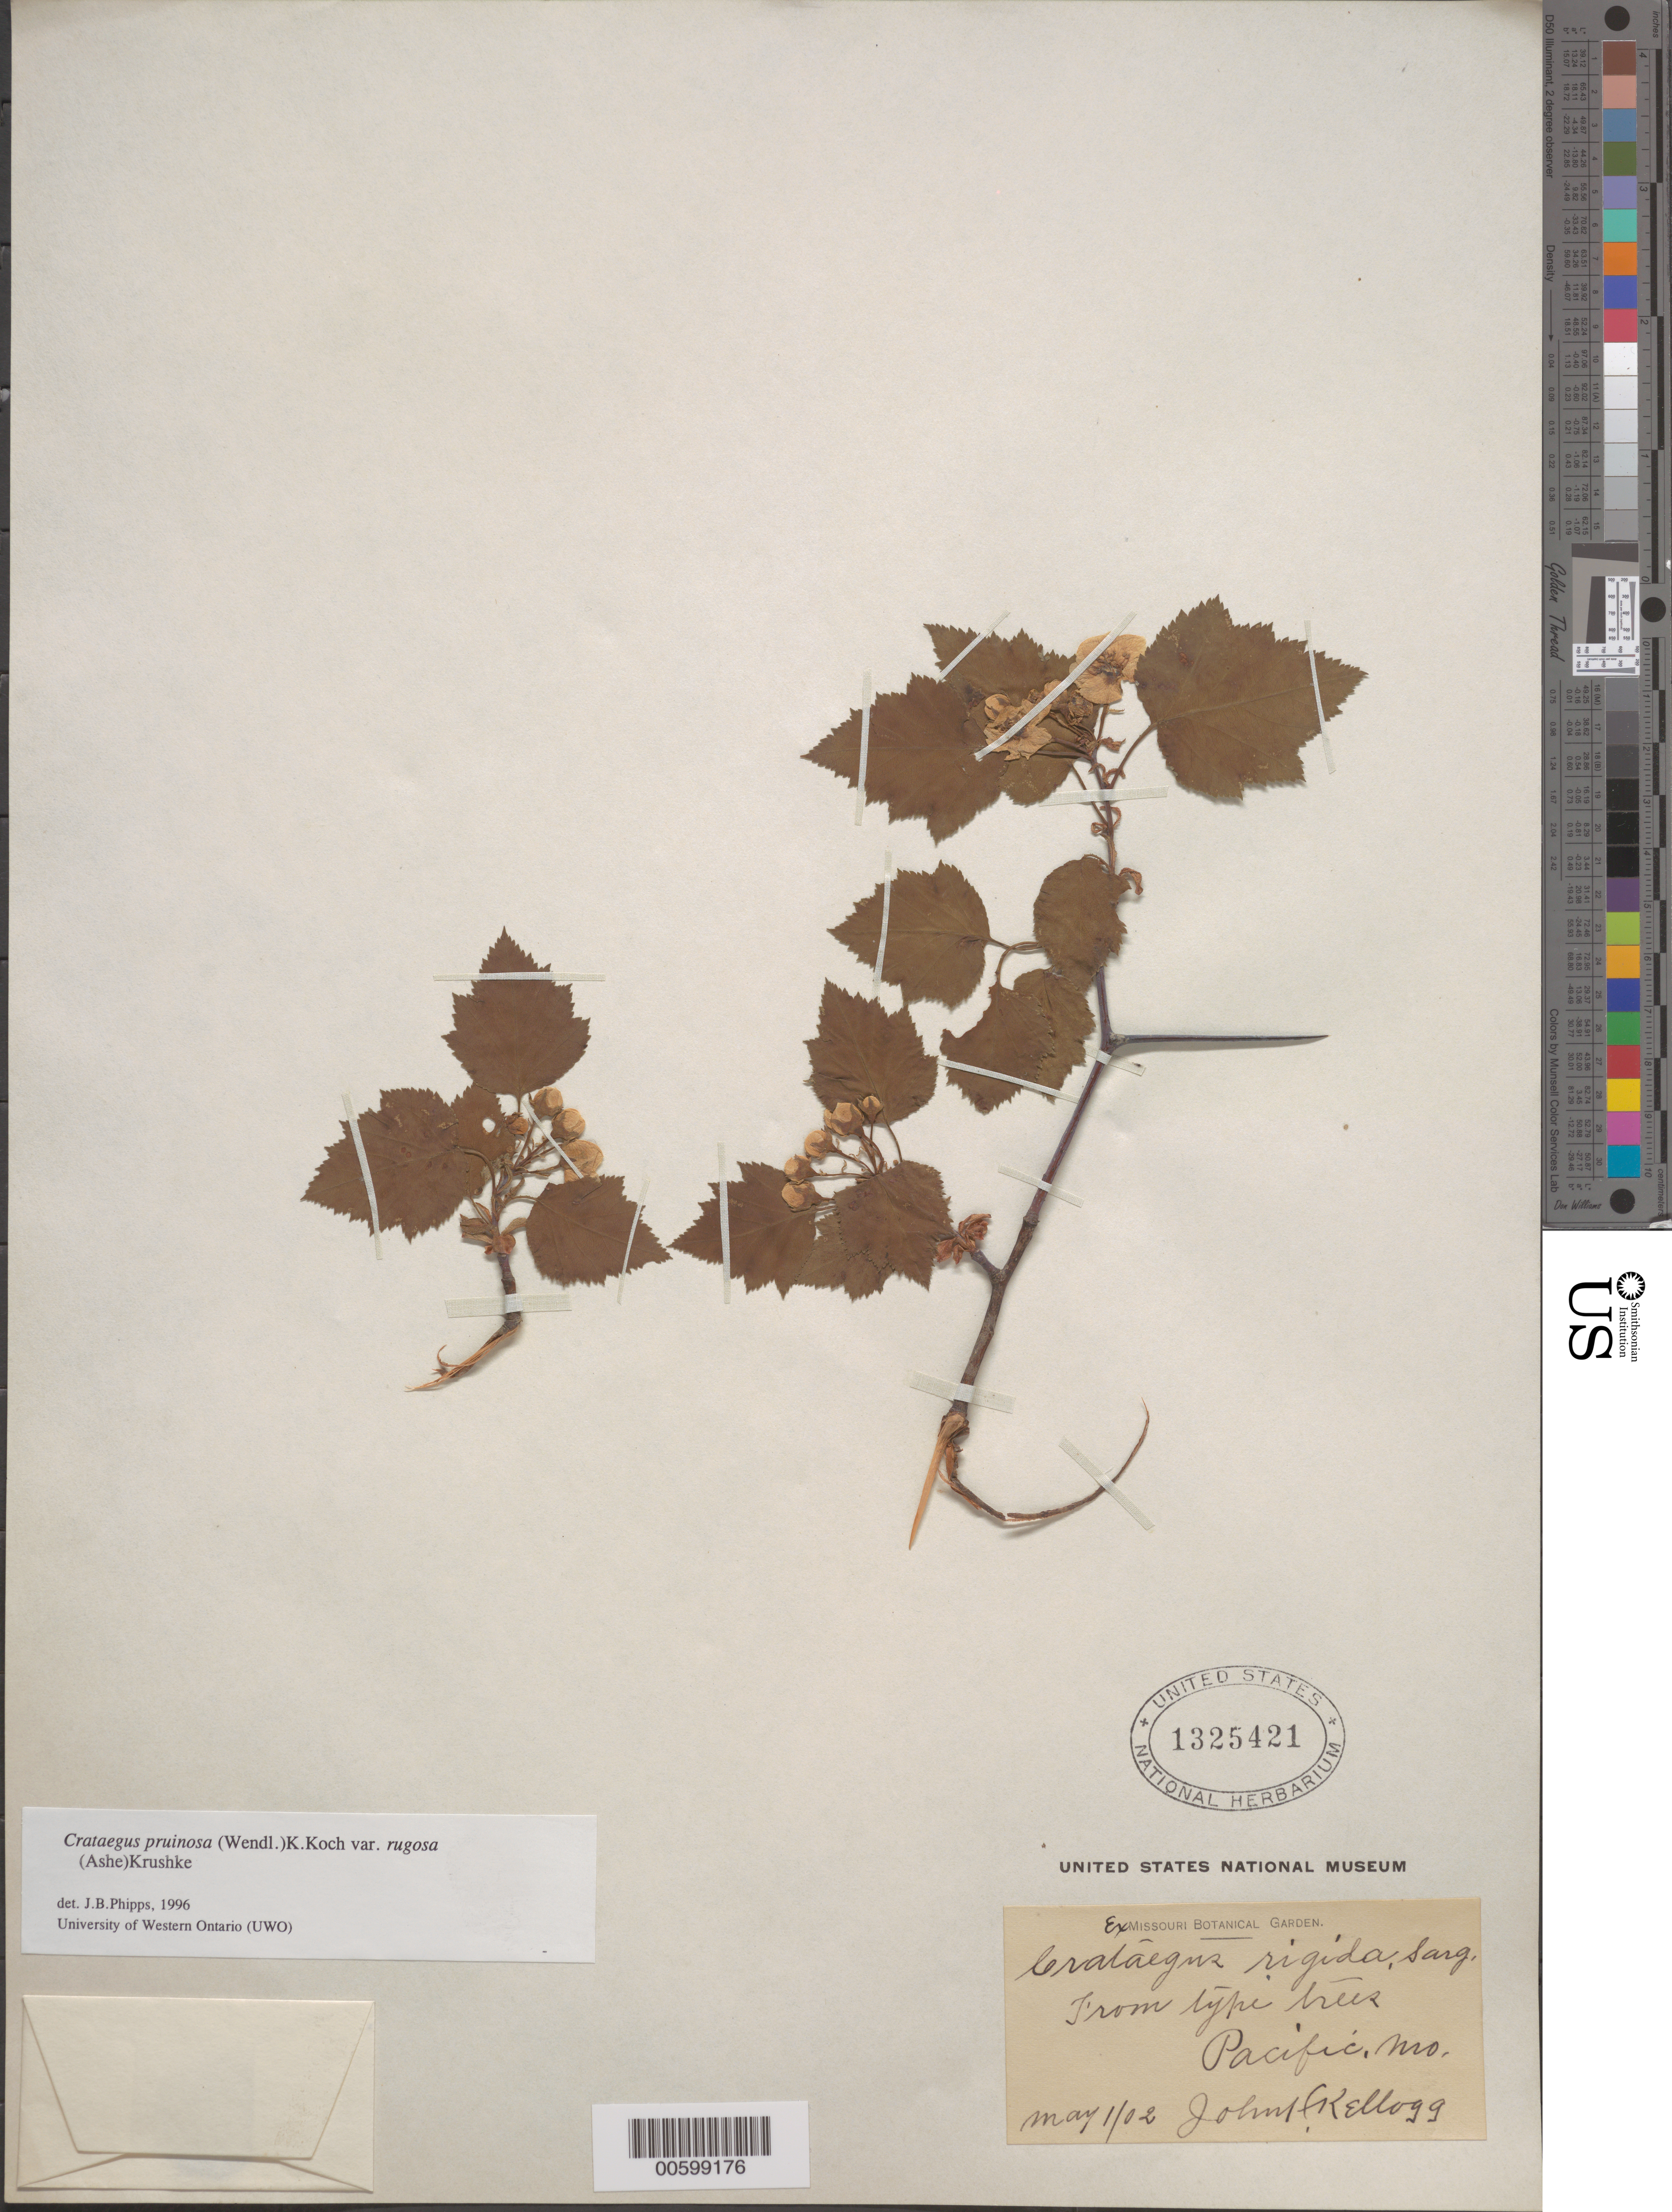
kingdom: Plantae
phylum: Tracheophyta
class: Magnoliopsida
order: Rosales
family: Rosaceae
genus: Crataegus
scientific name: Crataegus pruinosa var. rugosa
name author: (Ashe) Kruschke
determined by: Phipps, James B., (UWO), University of Western Ontario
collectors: J. H. Kellogg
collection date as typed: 02 May 1902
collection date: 1902-05-02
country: United States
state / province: Missouri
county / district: Franklin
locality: Pacific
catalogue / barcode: US 1325421